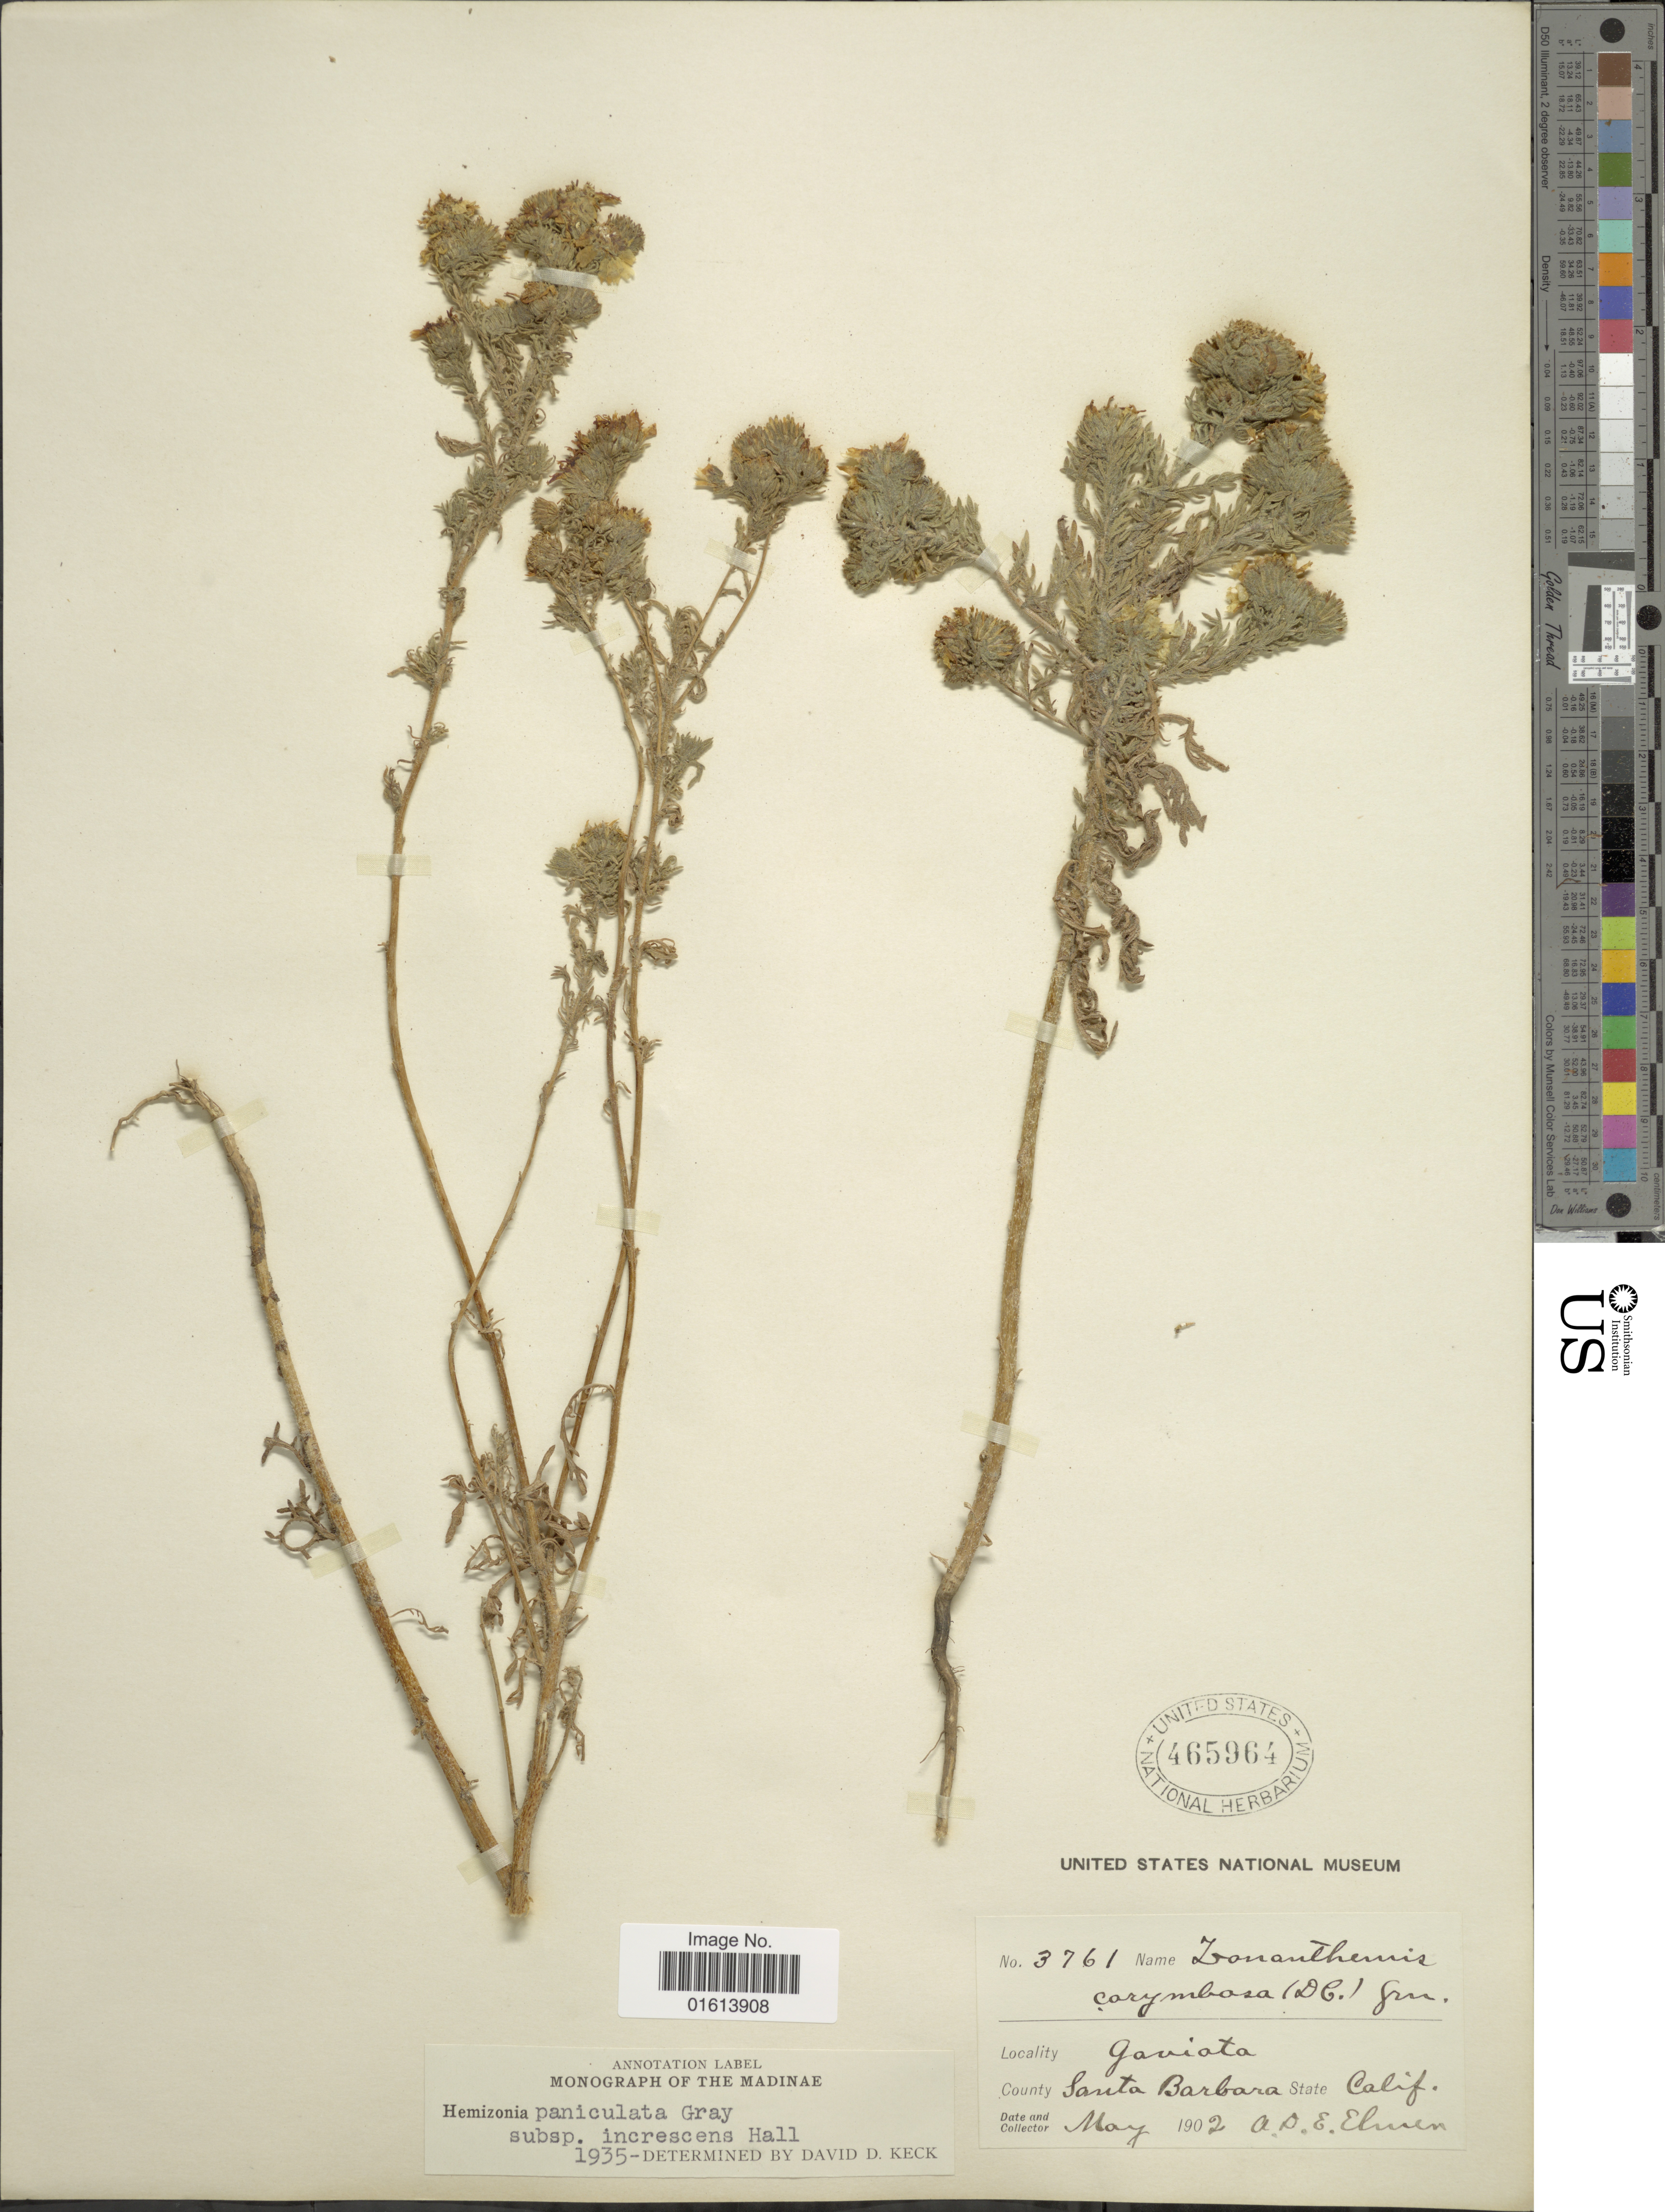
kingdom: Plantae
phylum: Tracheophyta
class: Magnoliopsida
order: Asterales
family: Asteraceae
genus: Deinandra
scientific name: Deinandra paniculata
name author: (A. Gray) Davidson & Moxley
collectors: A. D. E. Elmer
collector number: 3761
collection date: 1902-05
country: United States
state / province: California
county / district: Santa Barbara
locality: Gaviota, County Santa Barbara. Calif.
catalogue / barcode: US 465964